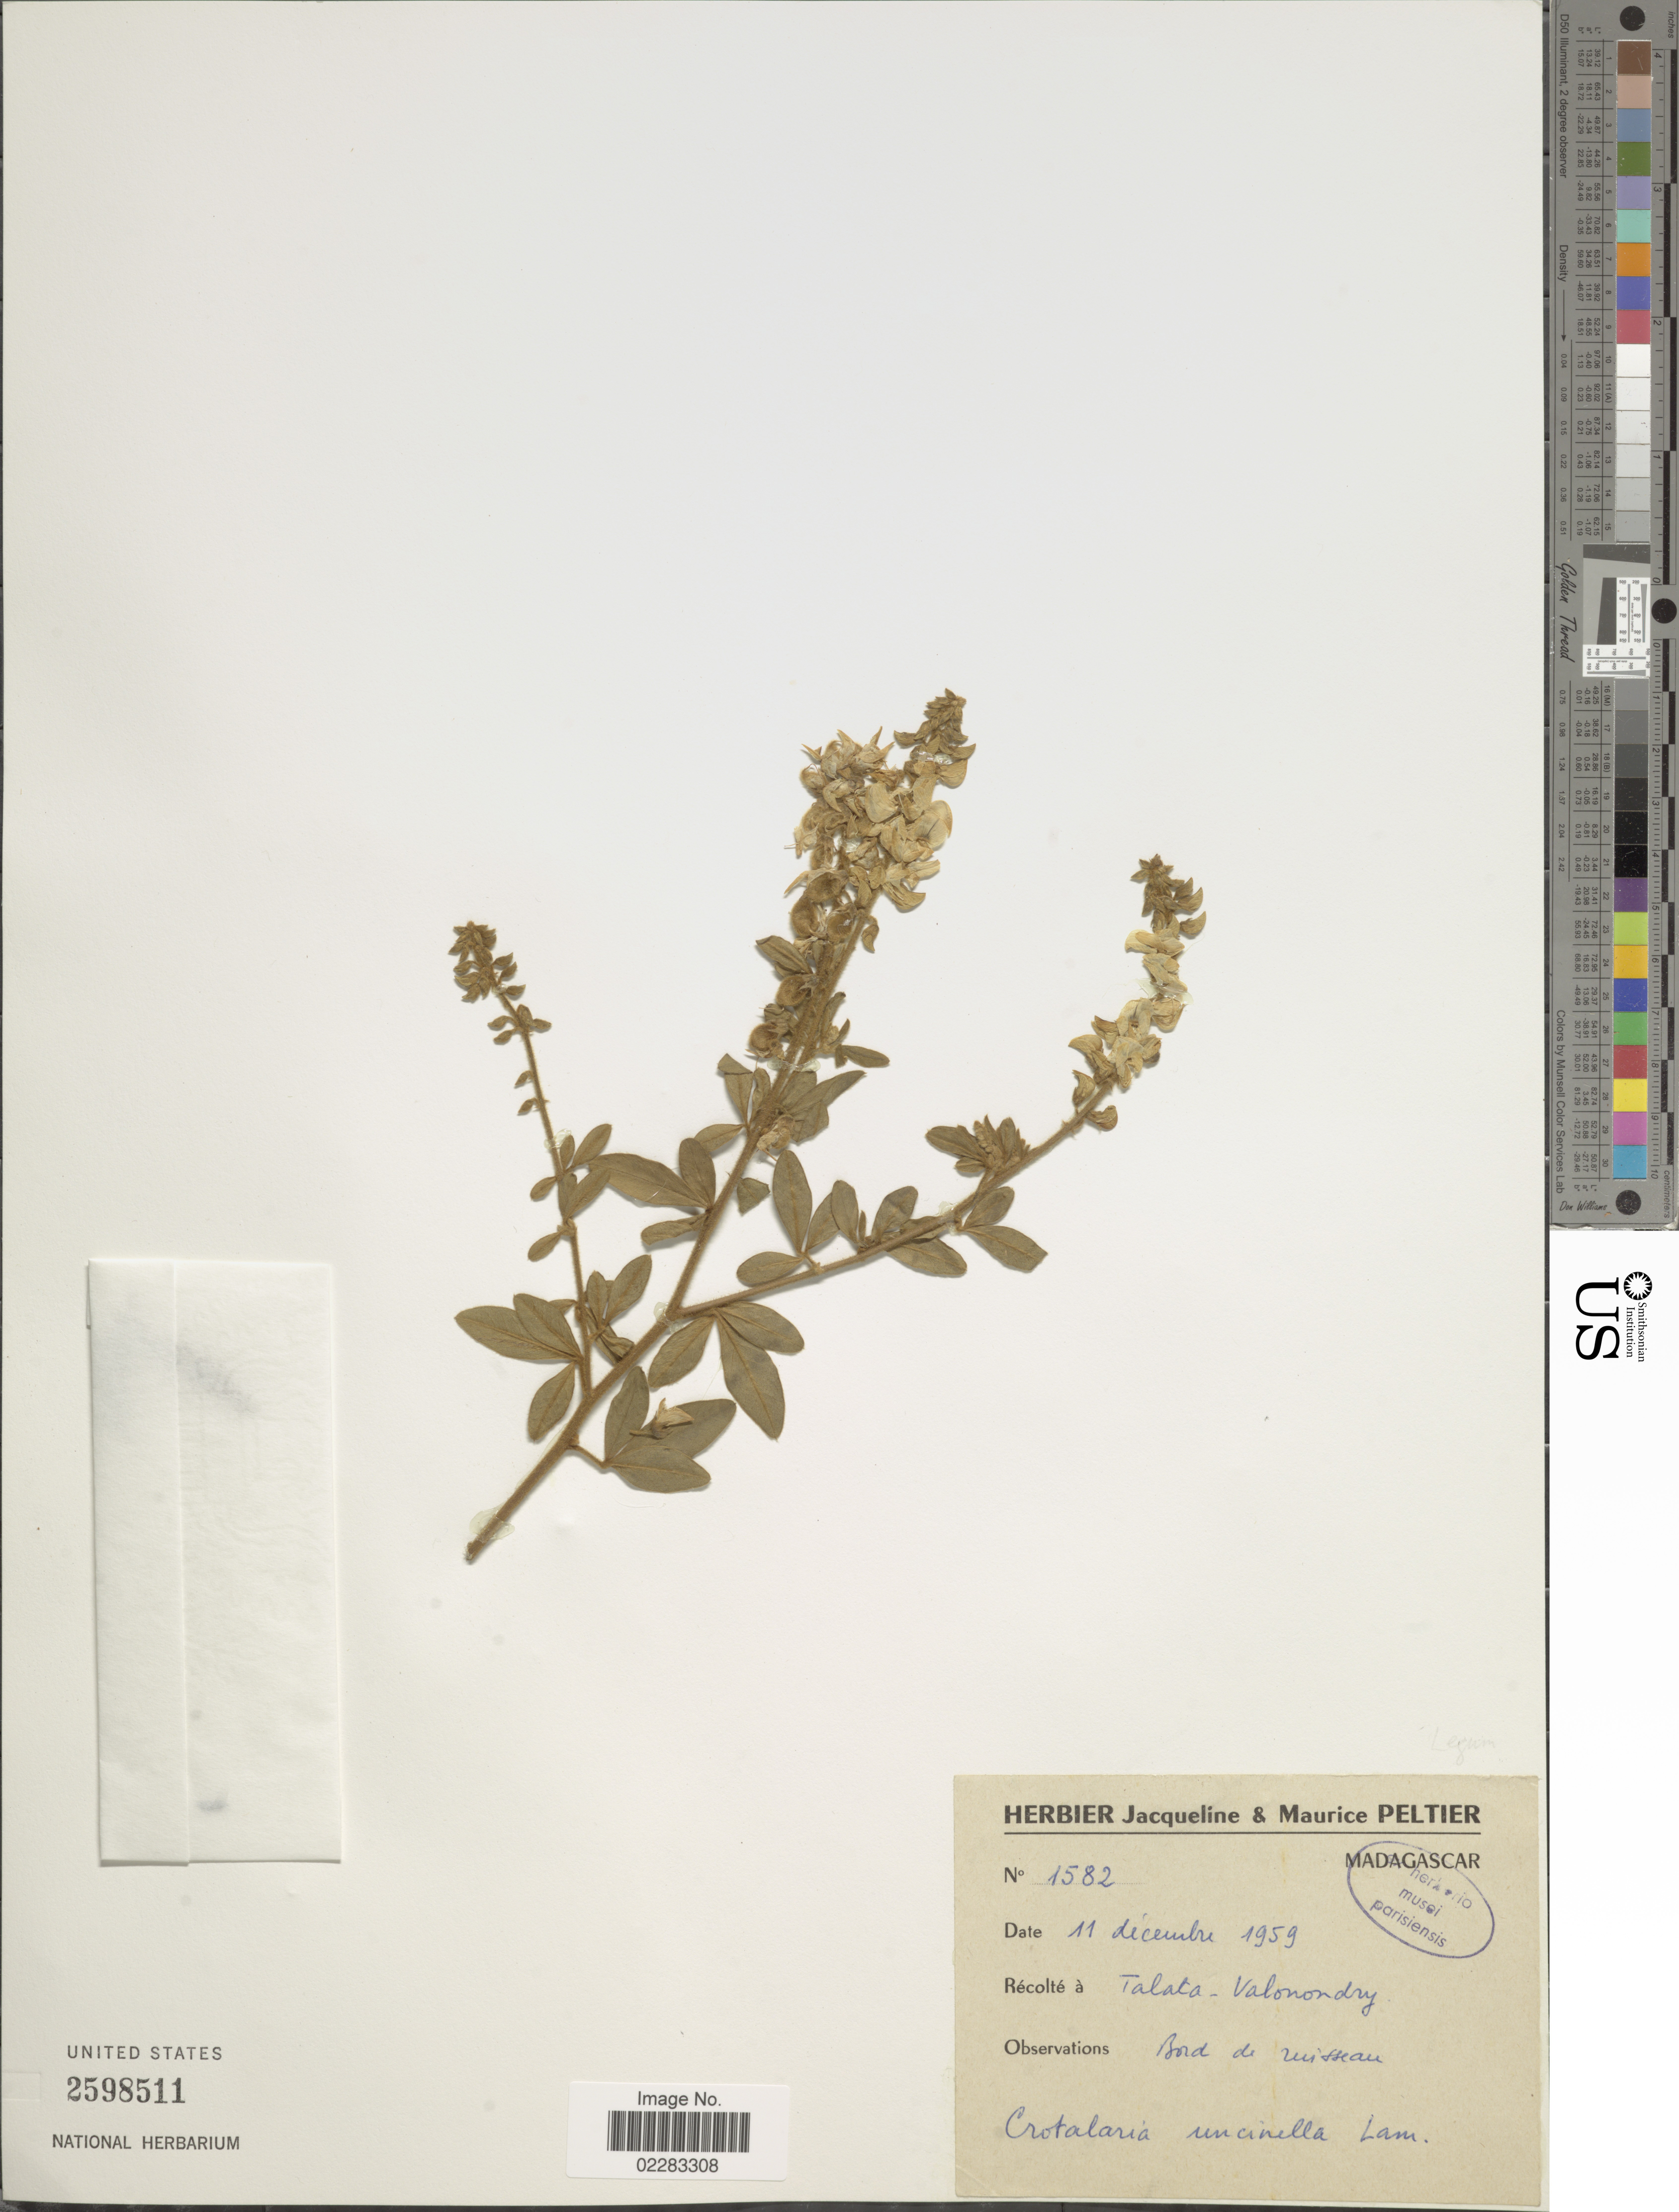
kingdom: Plantae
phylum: Tracheophyta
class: Magnoliopsida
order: Fabales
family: Fabaceae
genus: Crotalaria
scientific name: Crotalaria uncinella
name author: Lam.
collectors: Ex Herb Jacquieline & Maurice Peltier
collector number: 1582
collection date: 1959-12-11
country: Madagascar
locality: Talata-Valonondry, Bord de ruisseau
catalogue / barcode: US 2598511